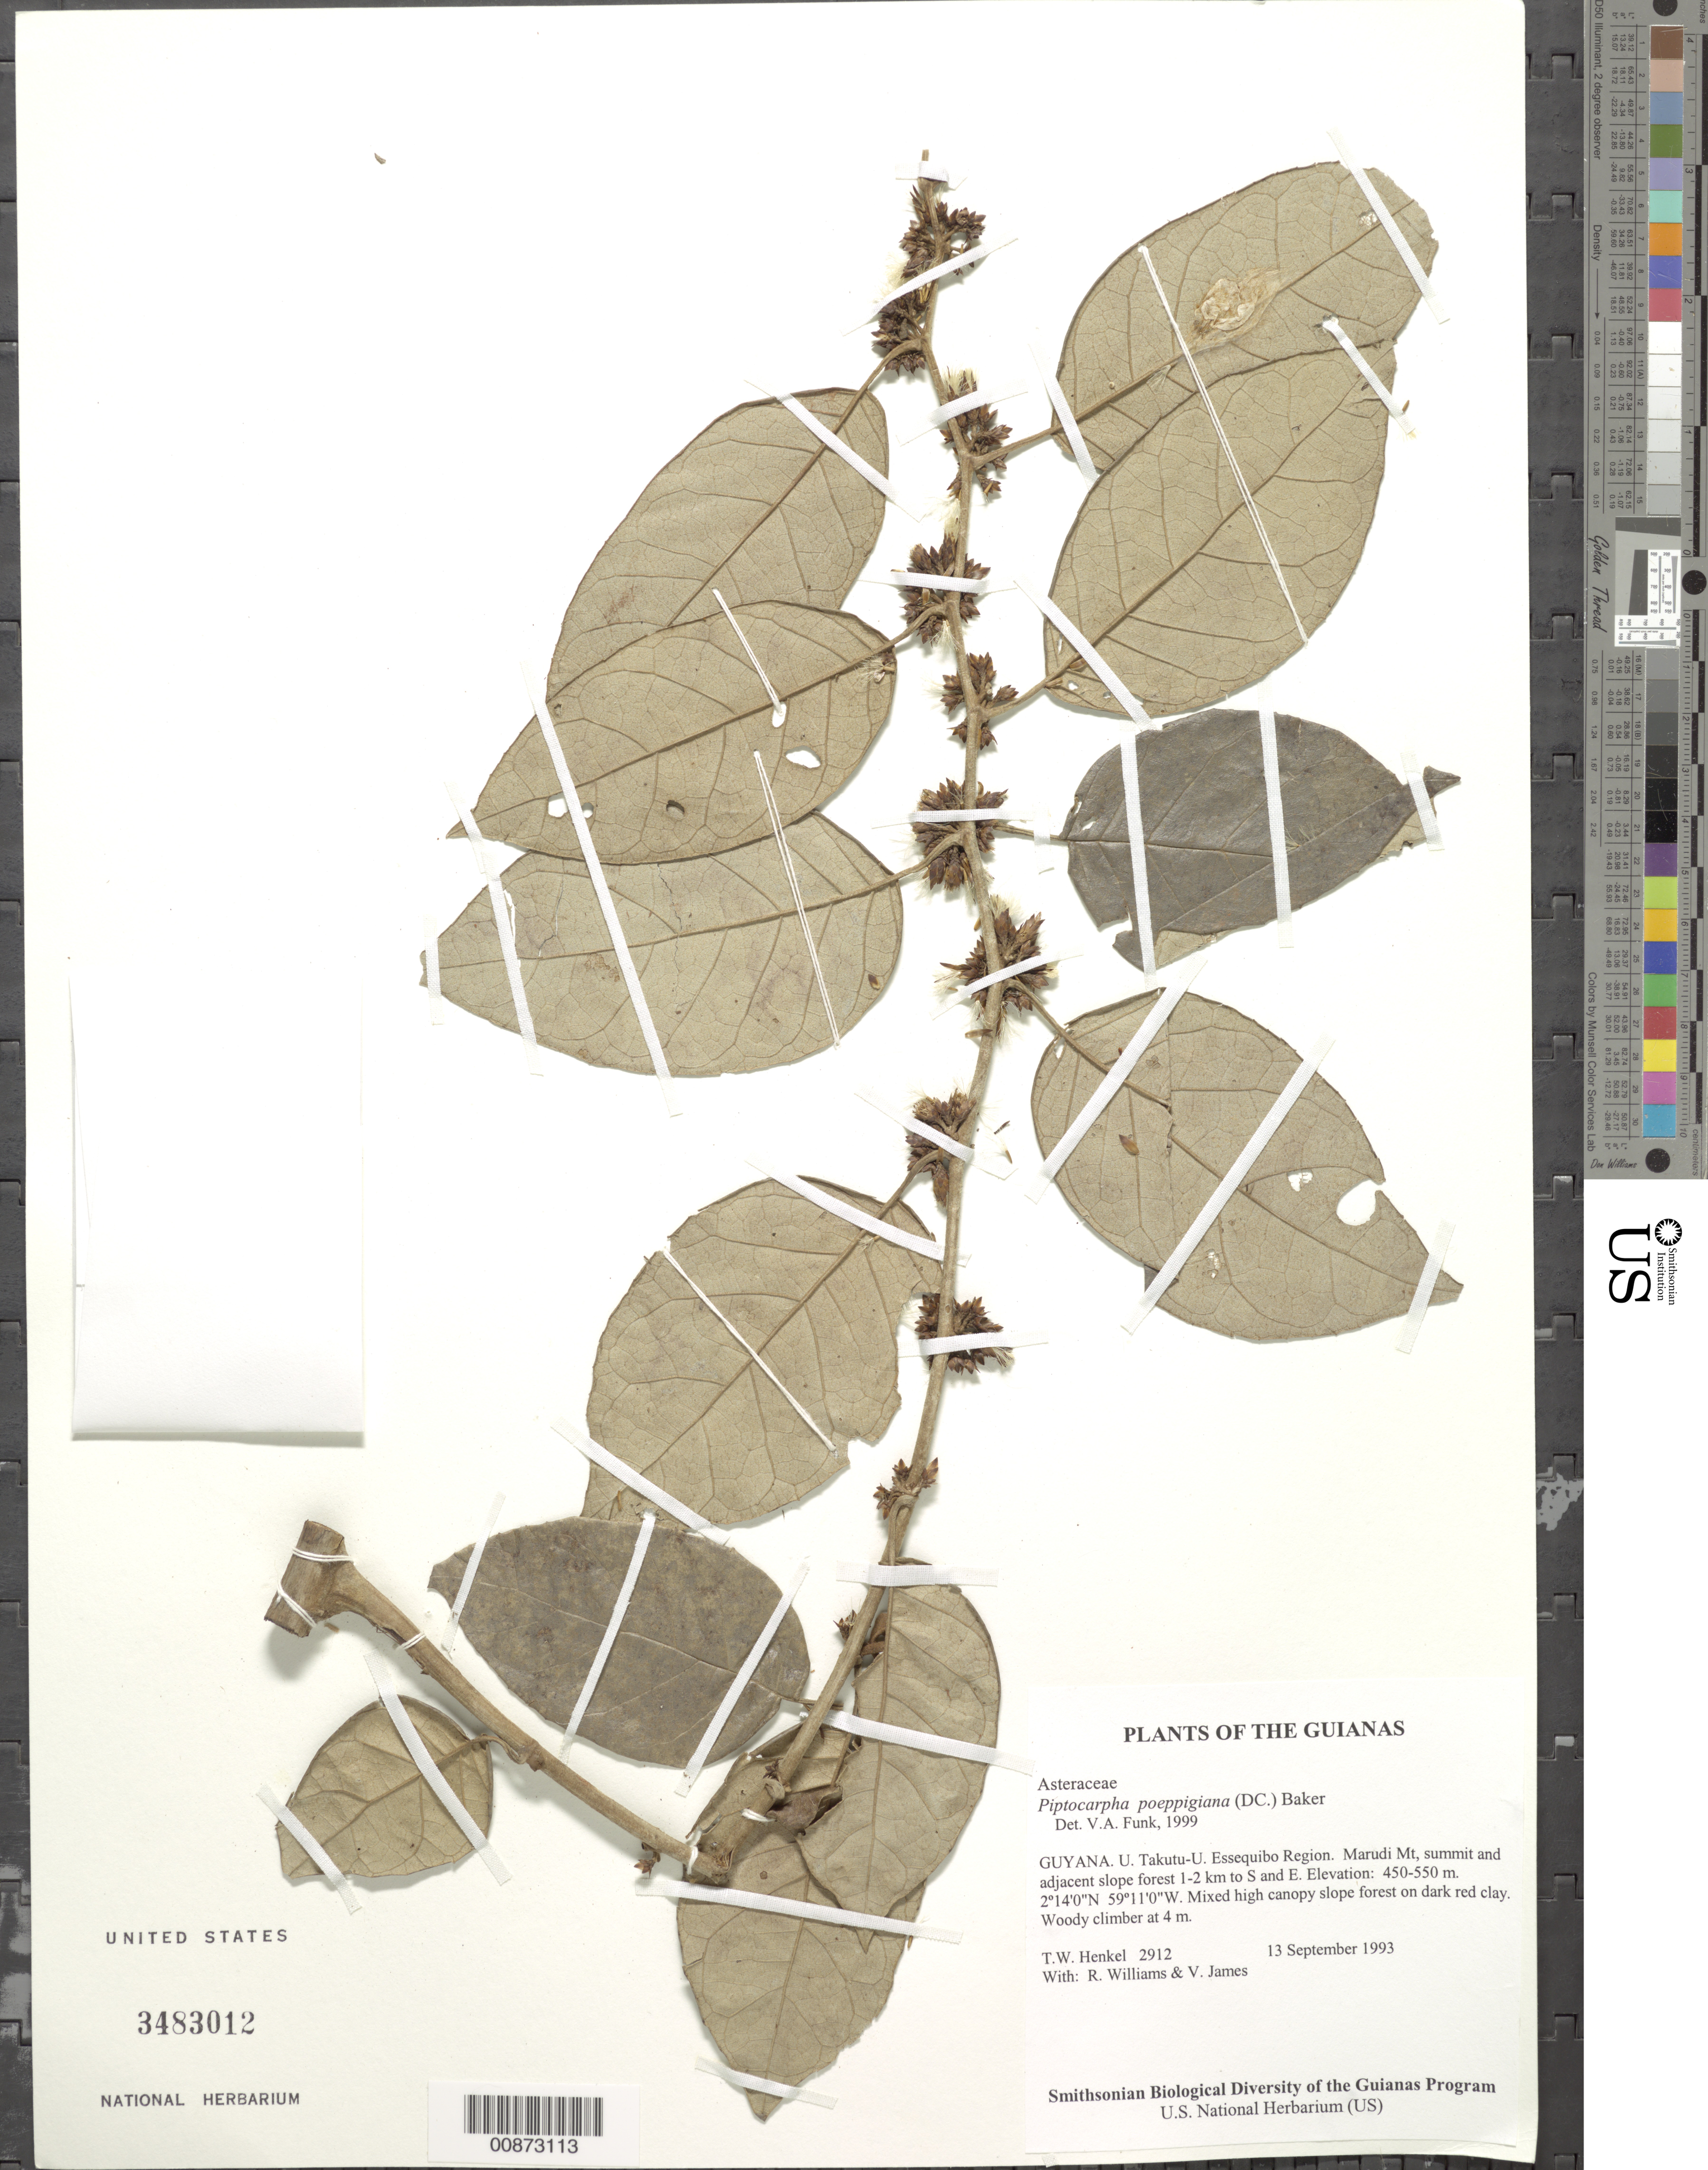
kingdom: Plantae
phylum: Tracheophyta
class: Magnoliopsida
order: Asterales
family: Asteraceae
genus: Piptocarpha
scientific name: Piptocarpha poeppigiana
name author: (DC.) Baker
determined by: Funk, Vicki A., (BOT), Smithsonian Institution - National Museum of Natural History (UNITED STATES)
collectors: T. Henkel, R. Williams & V. James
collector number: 2912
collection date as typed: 13 September 1993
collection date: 1993-09-13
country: Guyana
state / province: U. Takutu-U. Essequibo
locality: Marudi Mt, summit and adjacent slope forest 1-2 km to S and E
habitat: Mixed high canopy slope forest on dark red clay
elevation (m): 450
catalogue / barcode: US 3483012